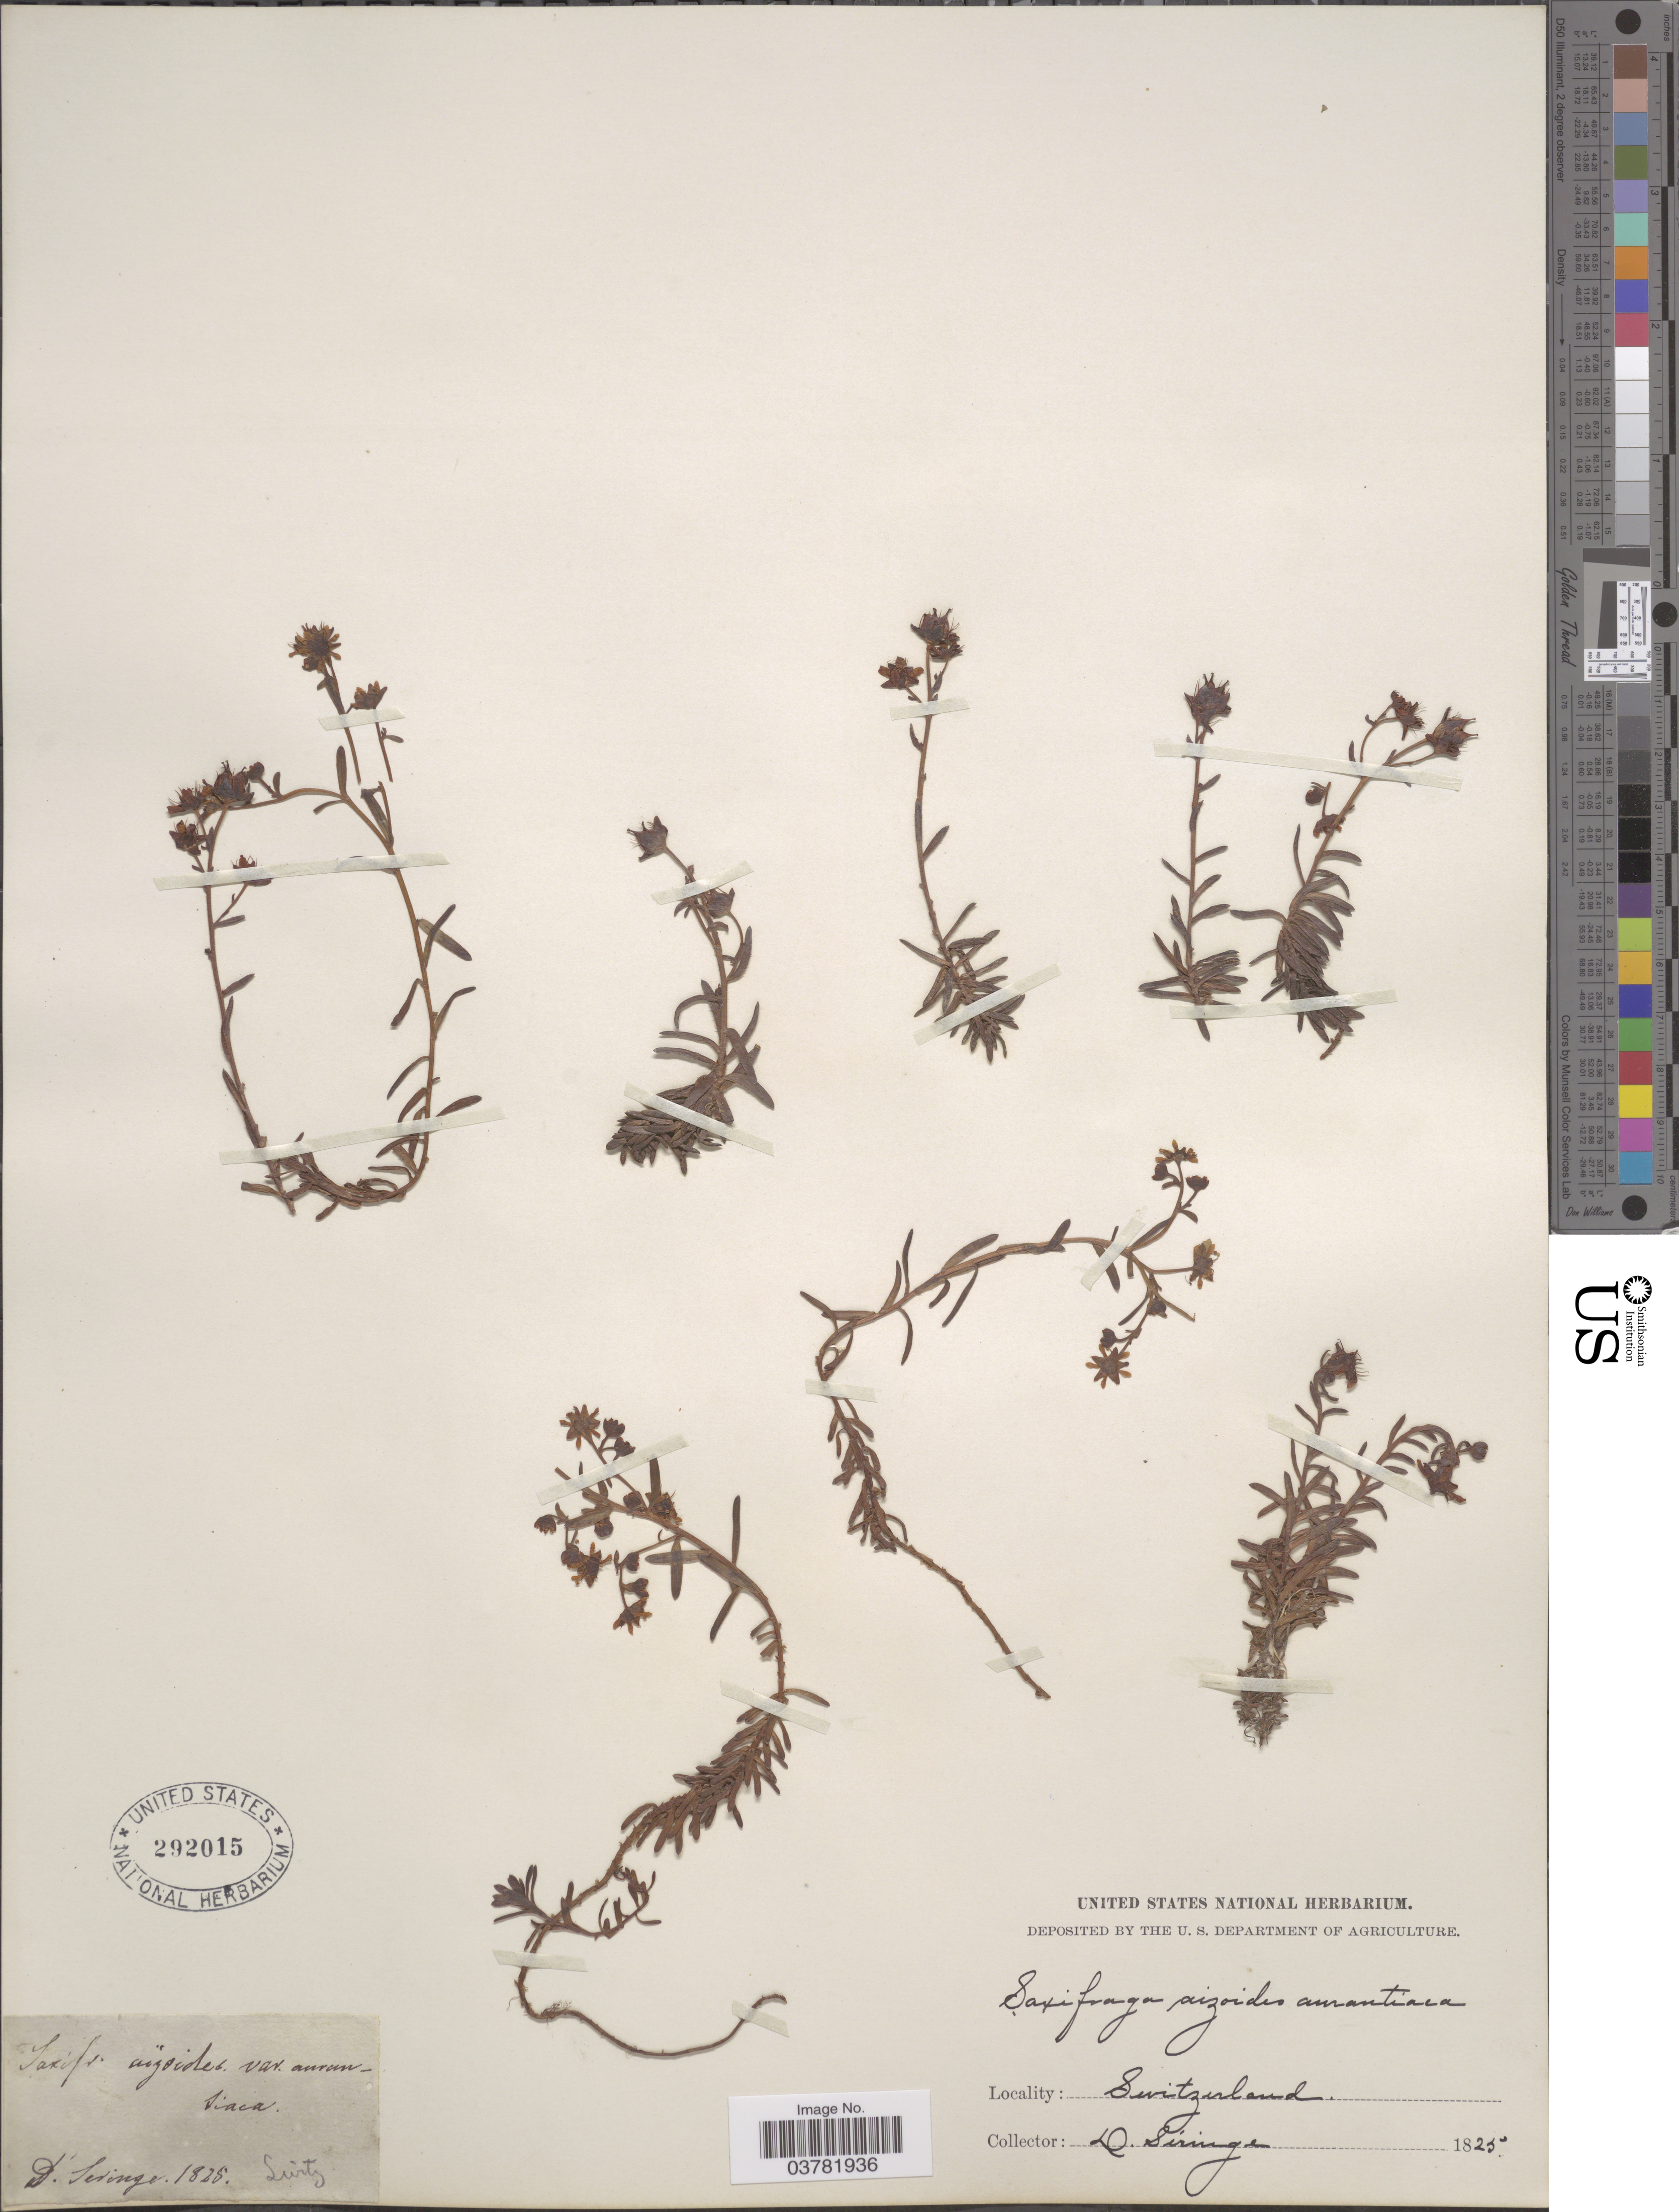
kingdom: Plantae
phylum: Tracheophyta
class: Magnoliopsida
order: Saxifragales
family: Saxifragaceae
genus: Saxifraga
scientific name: Saxifraga aizoides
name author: L.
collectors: D. Siringe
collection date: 1825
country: Switzerland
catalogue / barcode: US 292015